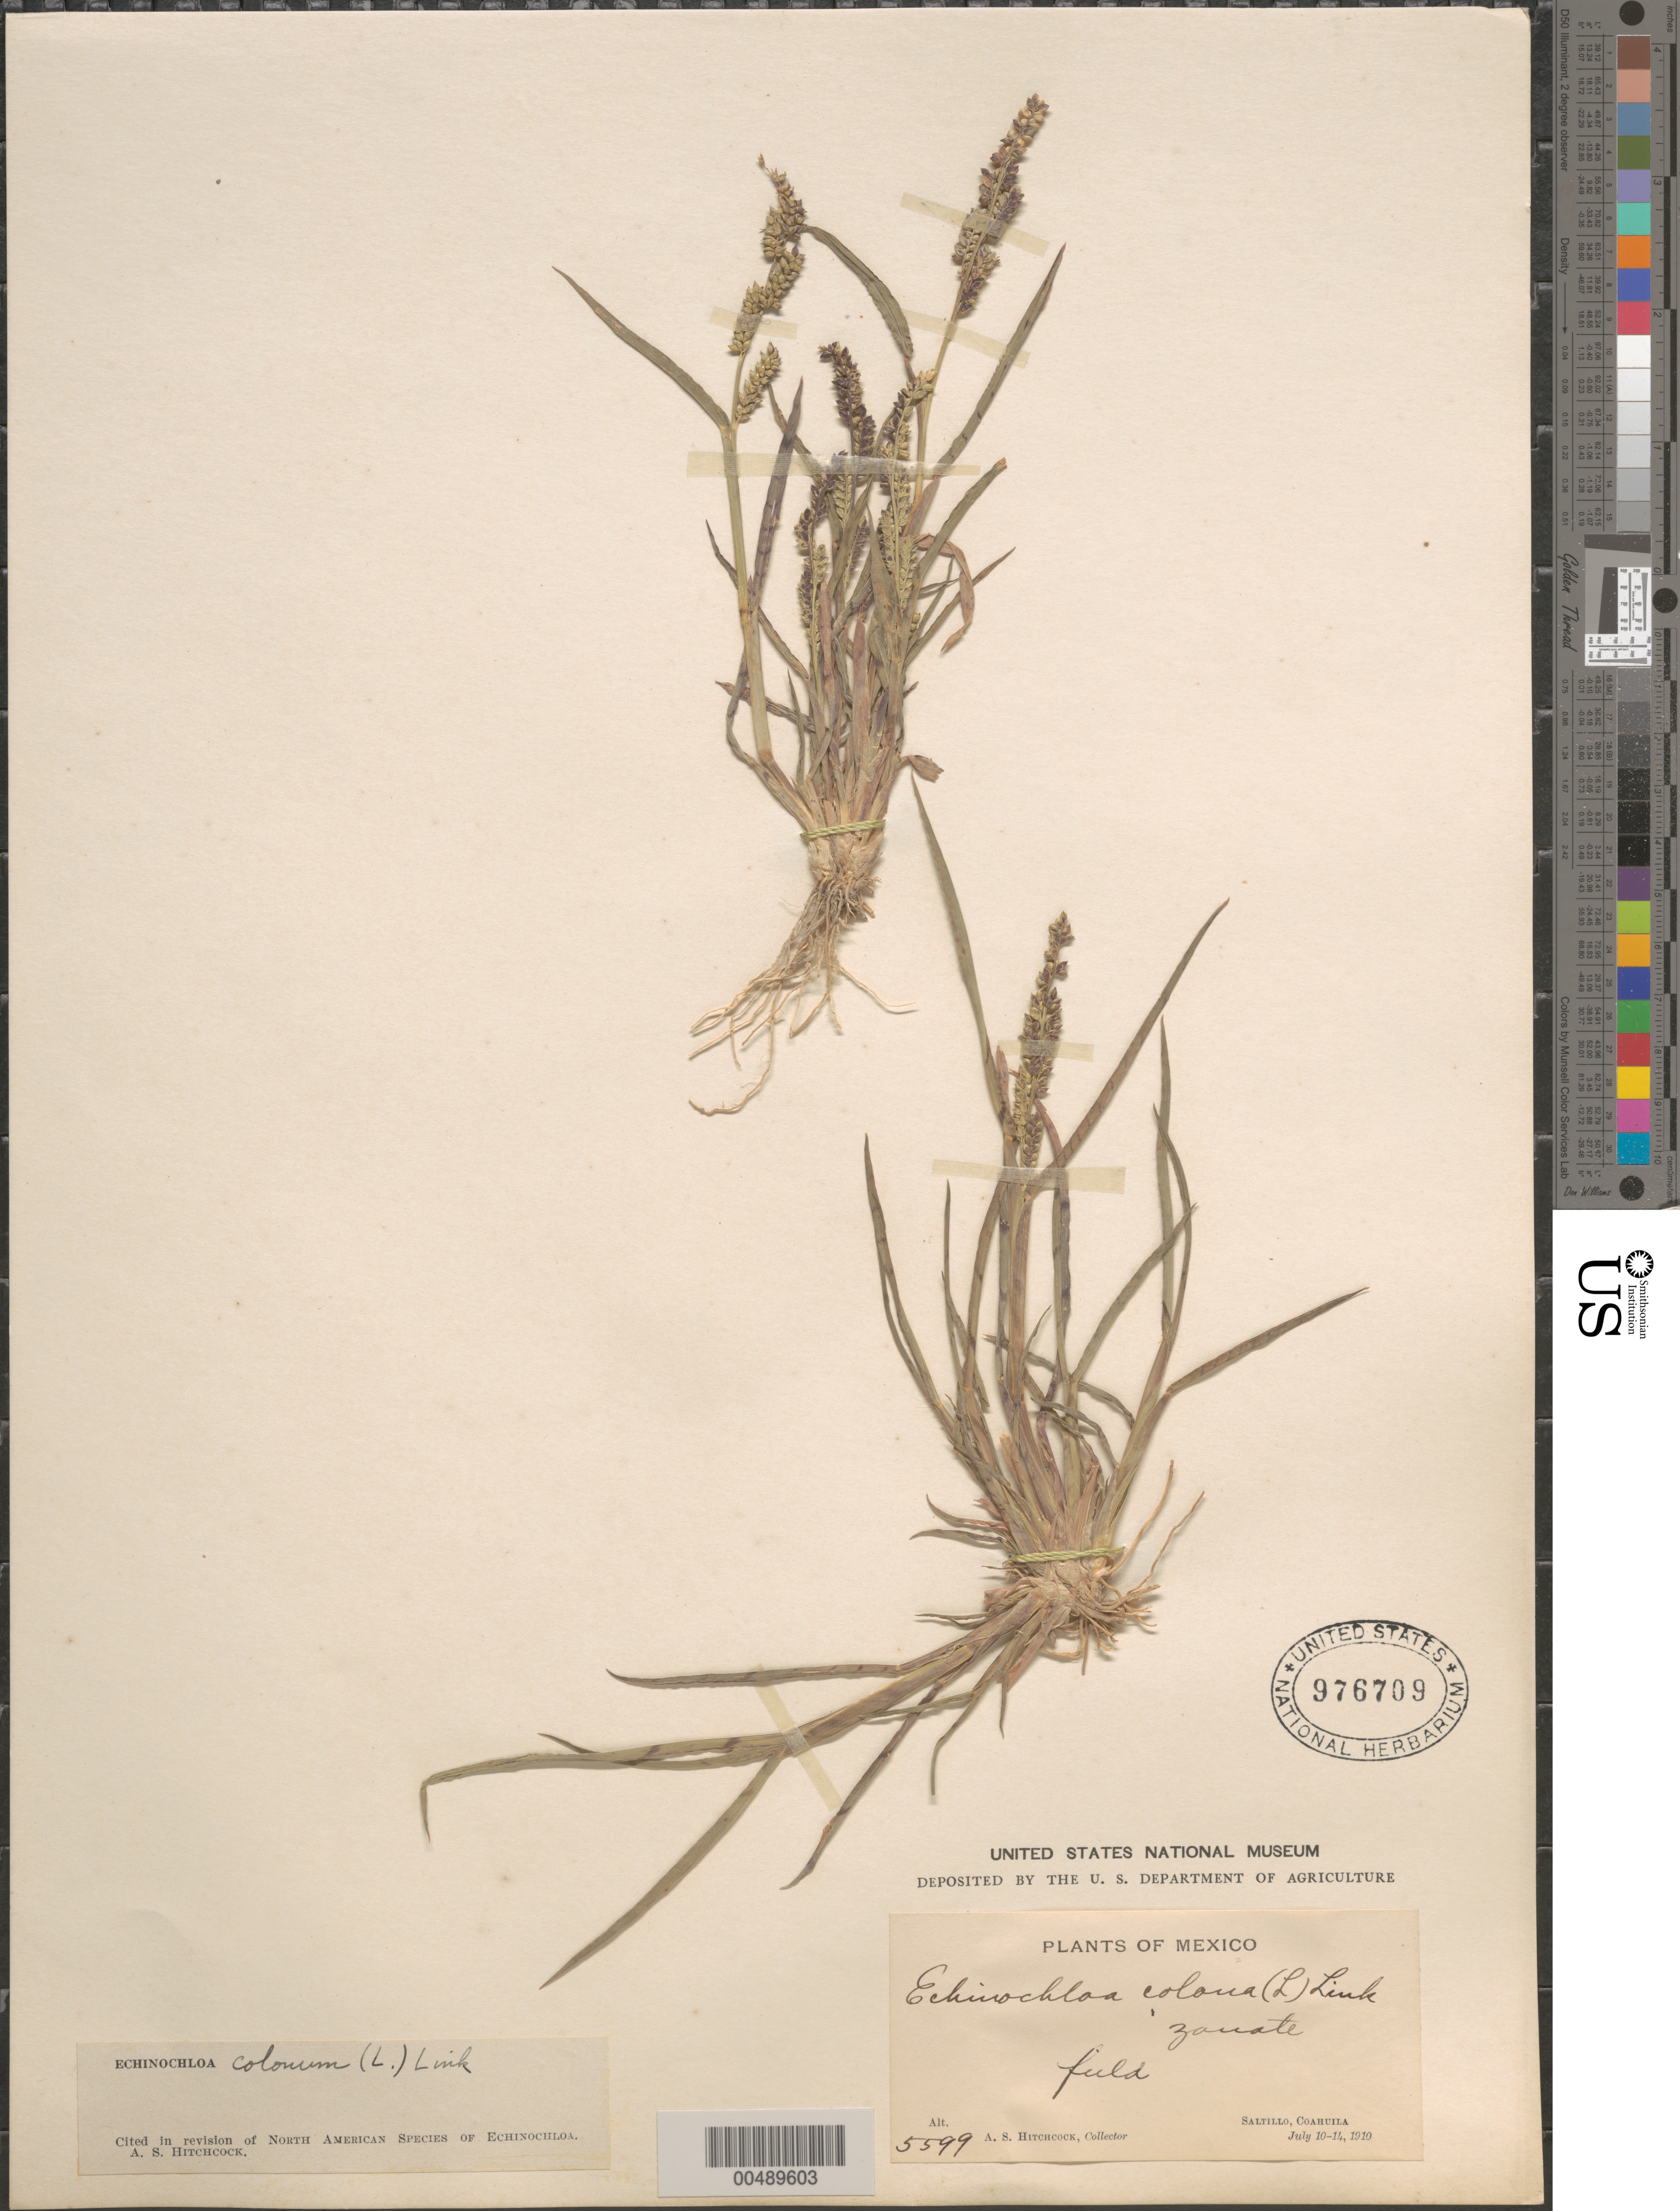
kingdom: Plantae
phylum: Tracheophyta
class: Liliopsida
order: Poales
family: Poaceae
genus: Echinochloa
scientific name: Echinochloa colona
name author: (L.) Link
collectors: A. S. Hitchcock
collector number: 5599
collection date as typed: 10 Jul 1910 to 14 Jul 1910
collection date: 1910-07-10/1910-07-14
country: Mexico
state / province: Coahuila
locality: Saltillo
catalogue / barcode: US 976709